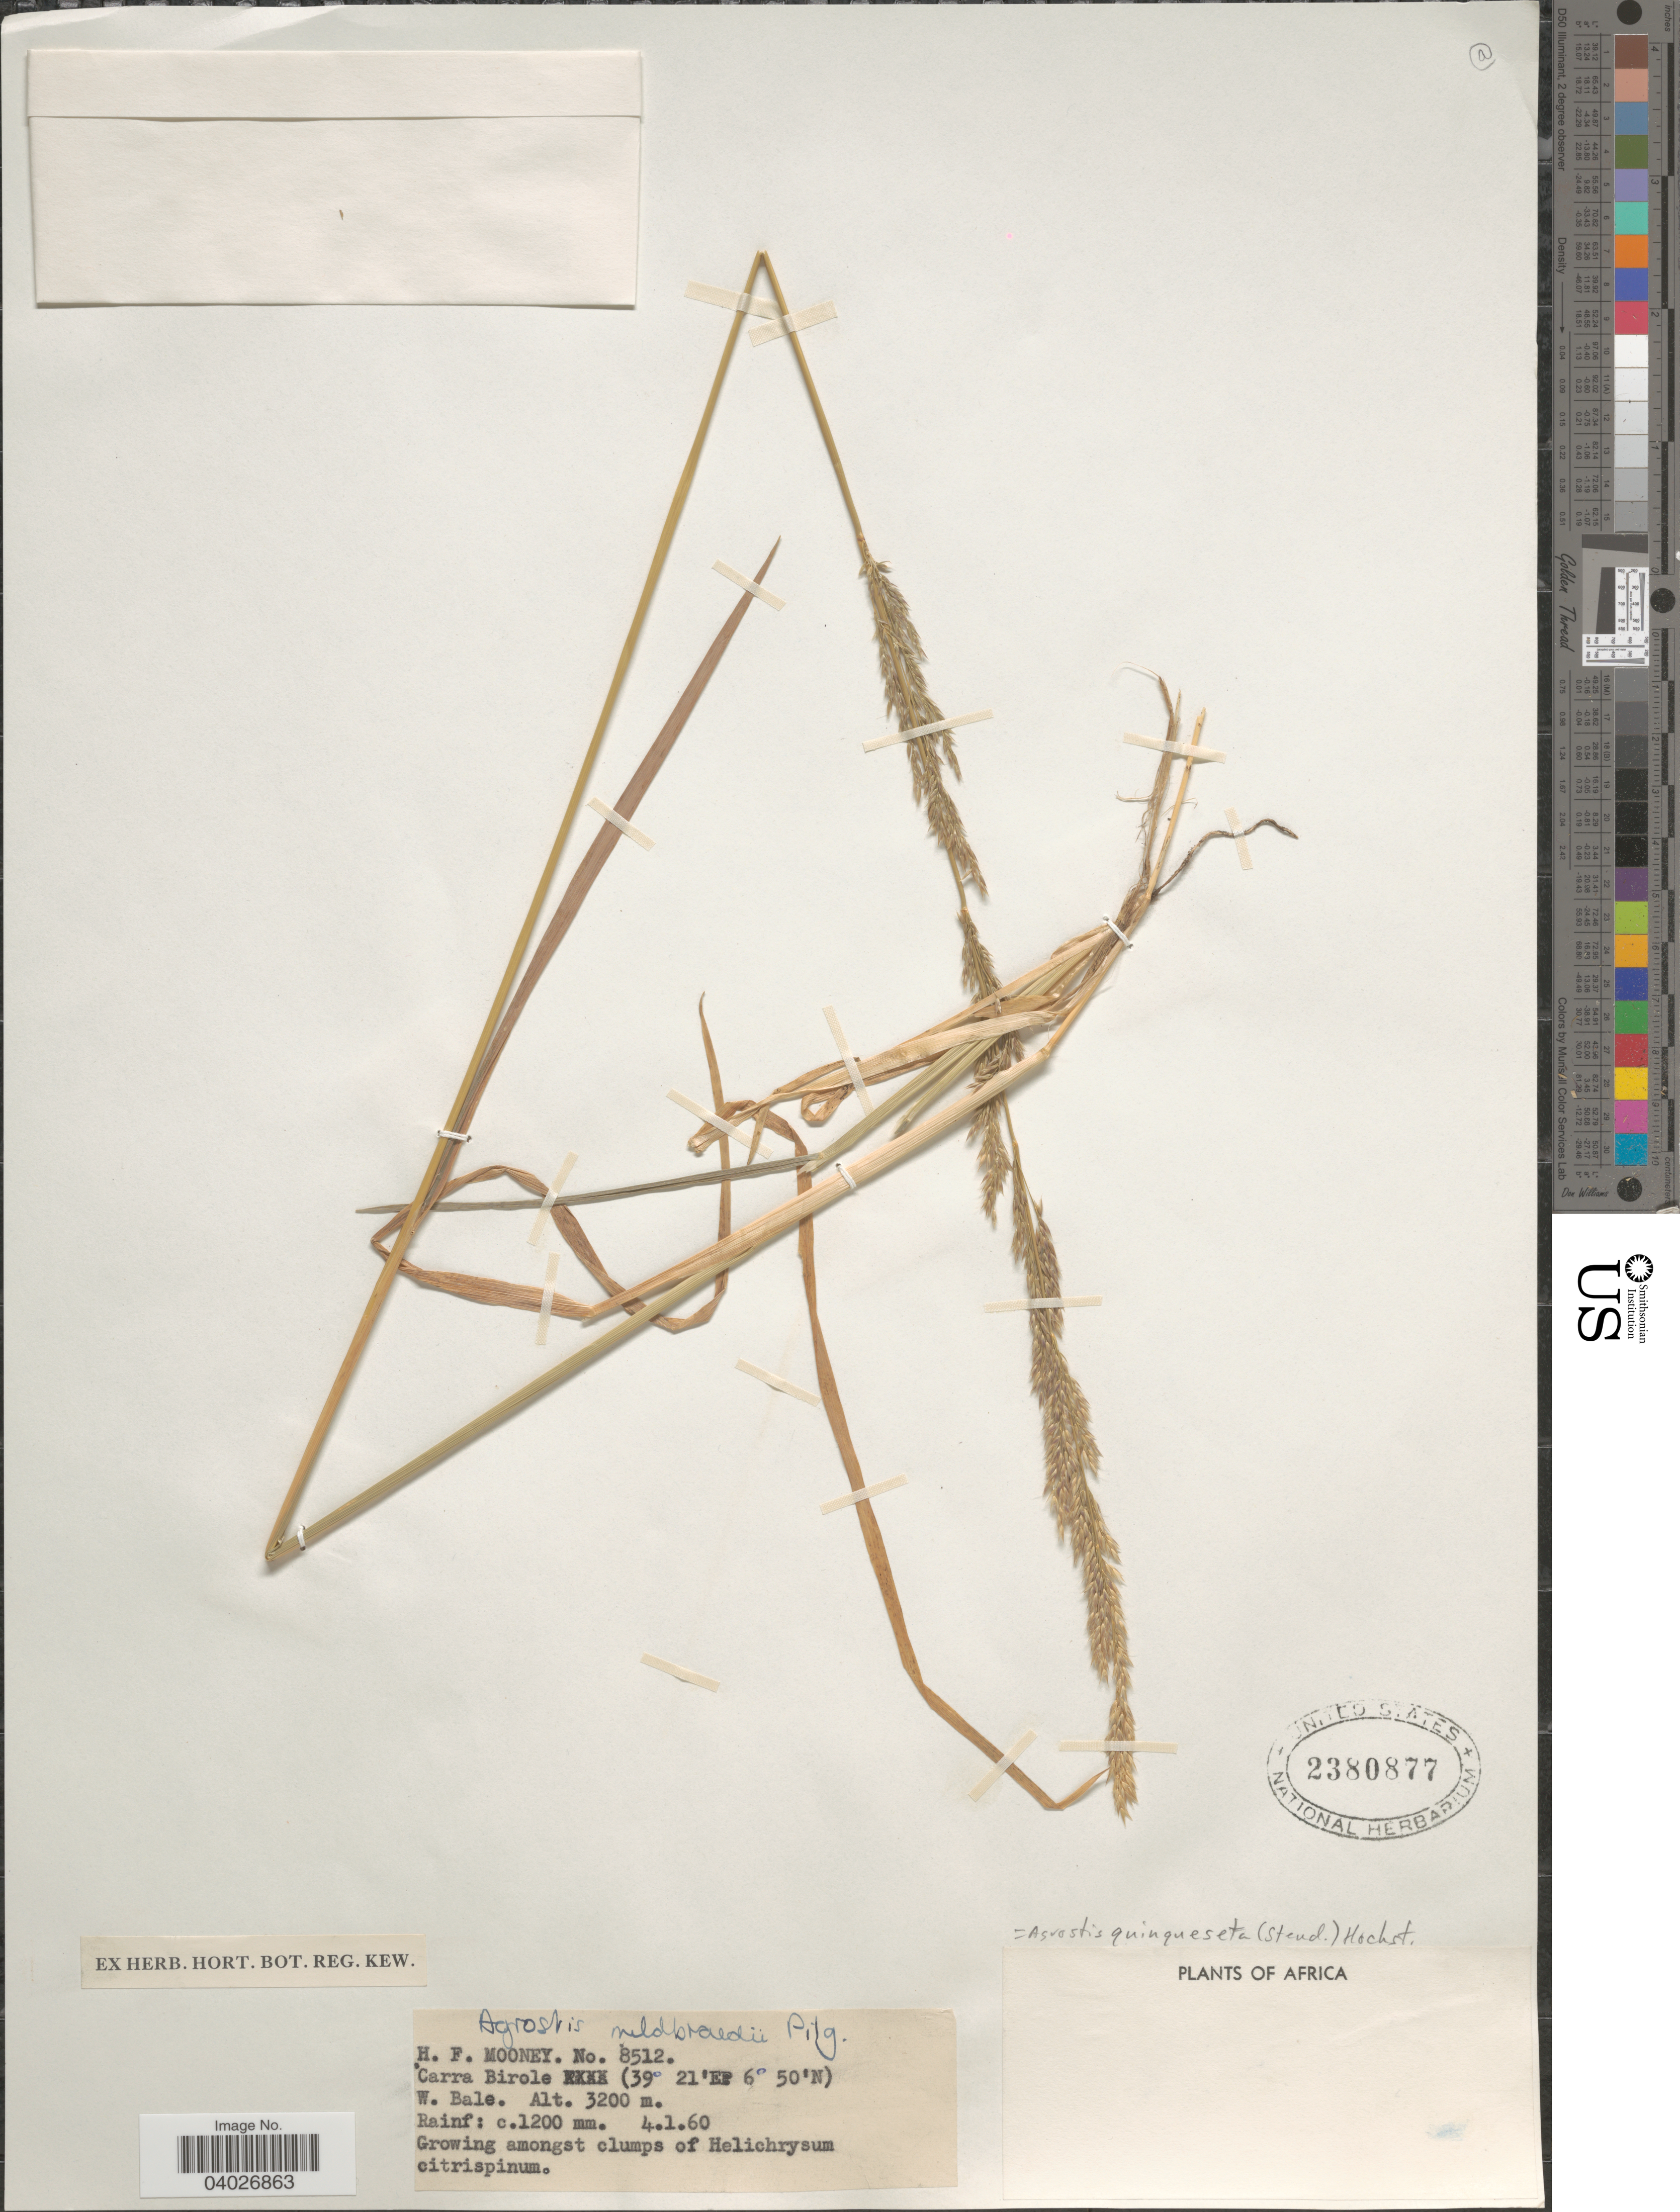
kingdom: Plantae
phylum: Tracheophyta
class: Liliopsida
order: Poales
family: Poaceae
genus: Agrostis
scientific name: Agrostis quinqueseta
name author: Hochst.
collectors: H. Mooney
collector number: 8512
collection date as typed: Transcribed d/m/y: 4/1/60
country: Ethiopia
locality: Carra Birole. W. Bale. Africa.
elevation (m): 3200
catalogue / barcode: US 2380877